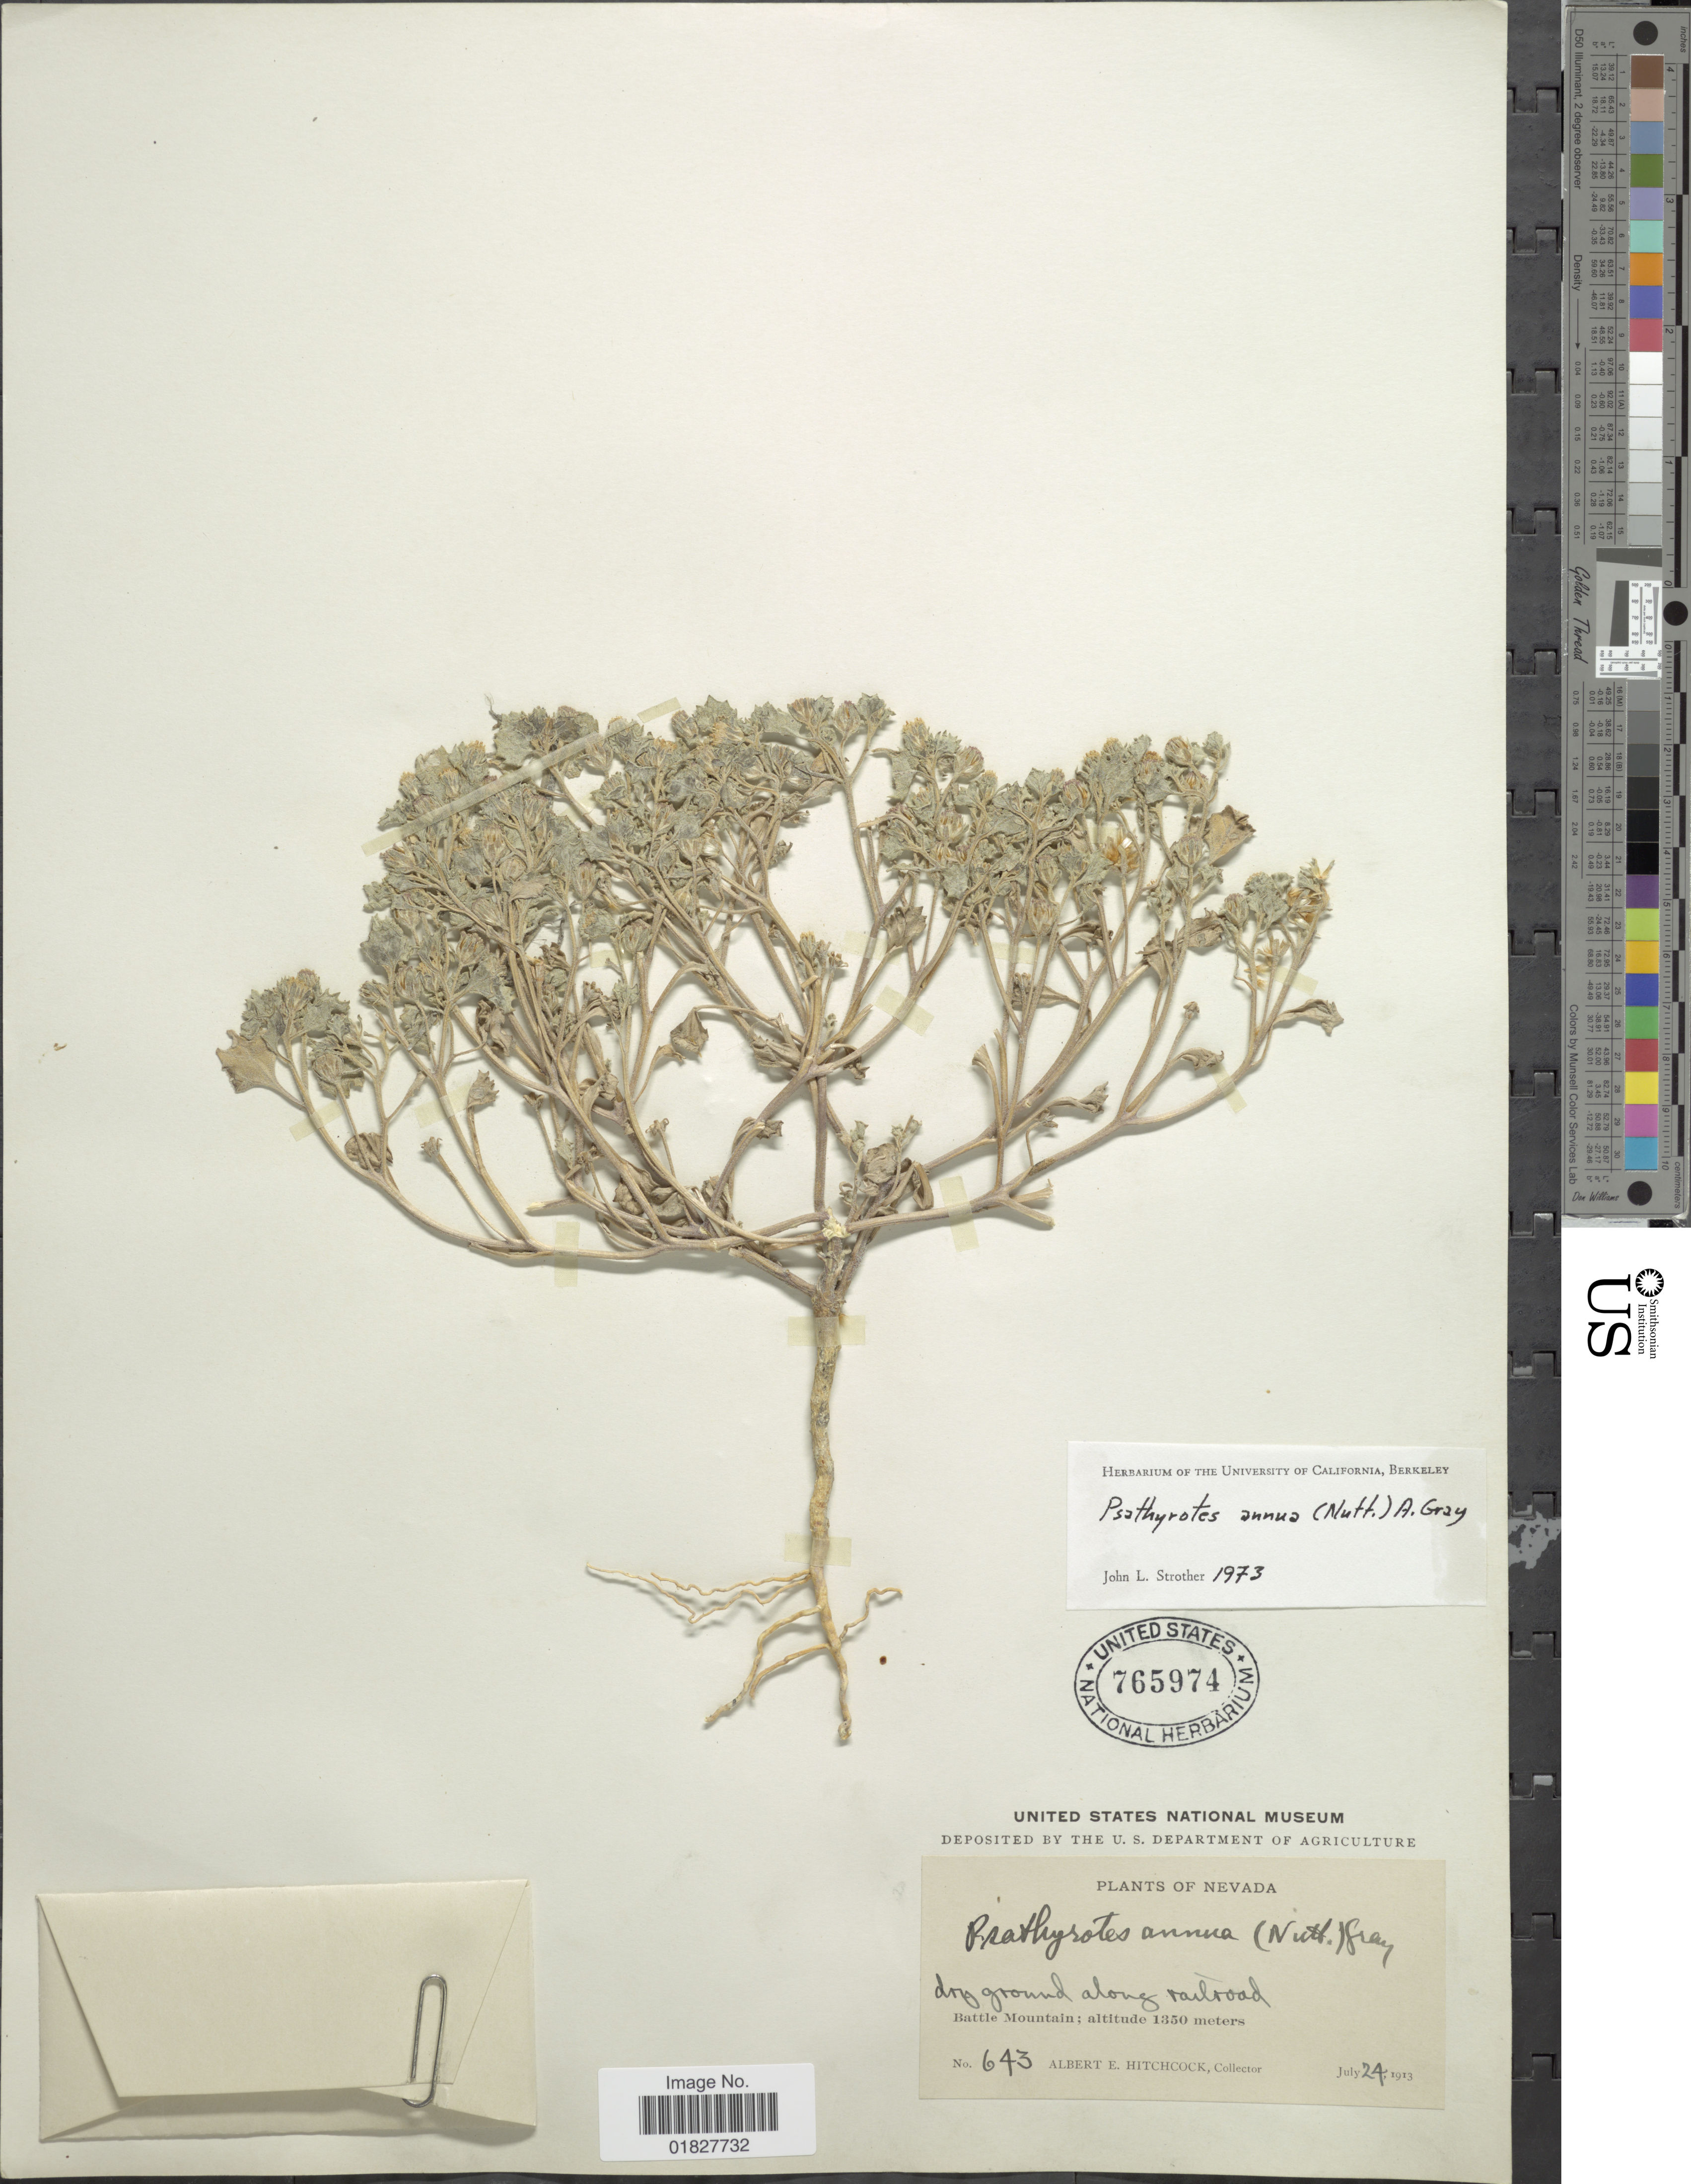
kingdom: Plantae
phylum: Tracheophyta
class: Magnoliopsida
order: Asterales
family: Asteraceae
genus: Psathyrotes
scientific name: Psathyrotes annua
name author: (Nutt.) A. Gray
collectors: A. Hitchcock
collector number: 643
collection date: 1913-07-24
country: United States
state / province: Nevada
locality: Battle Mountain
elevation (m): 1350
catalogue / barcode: US 765974